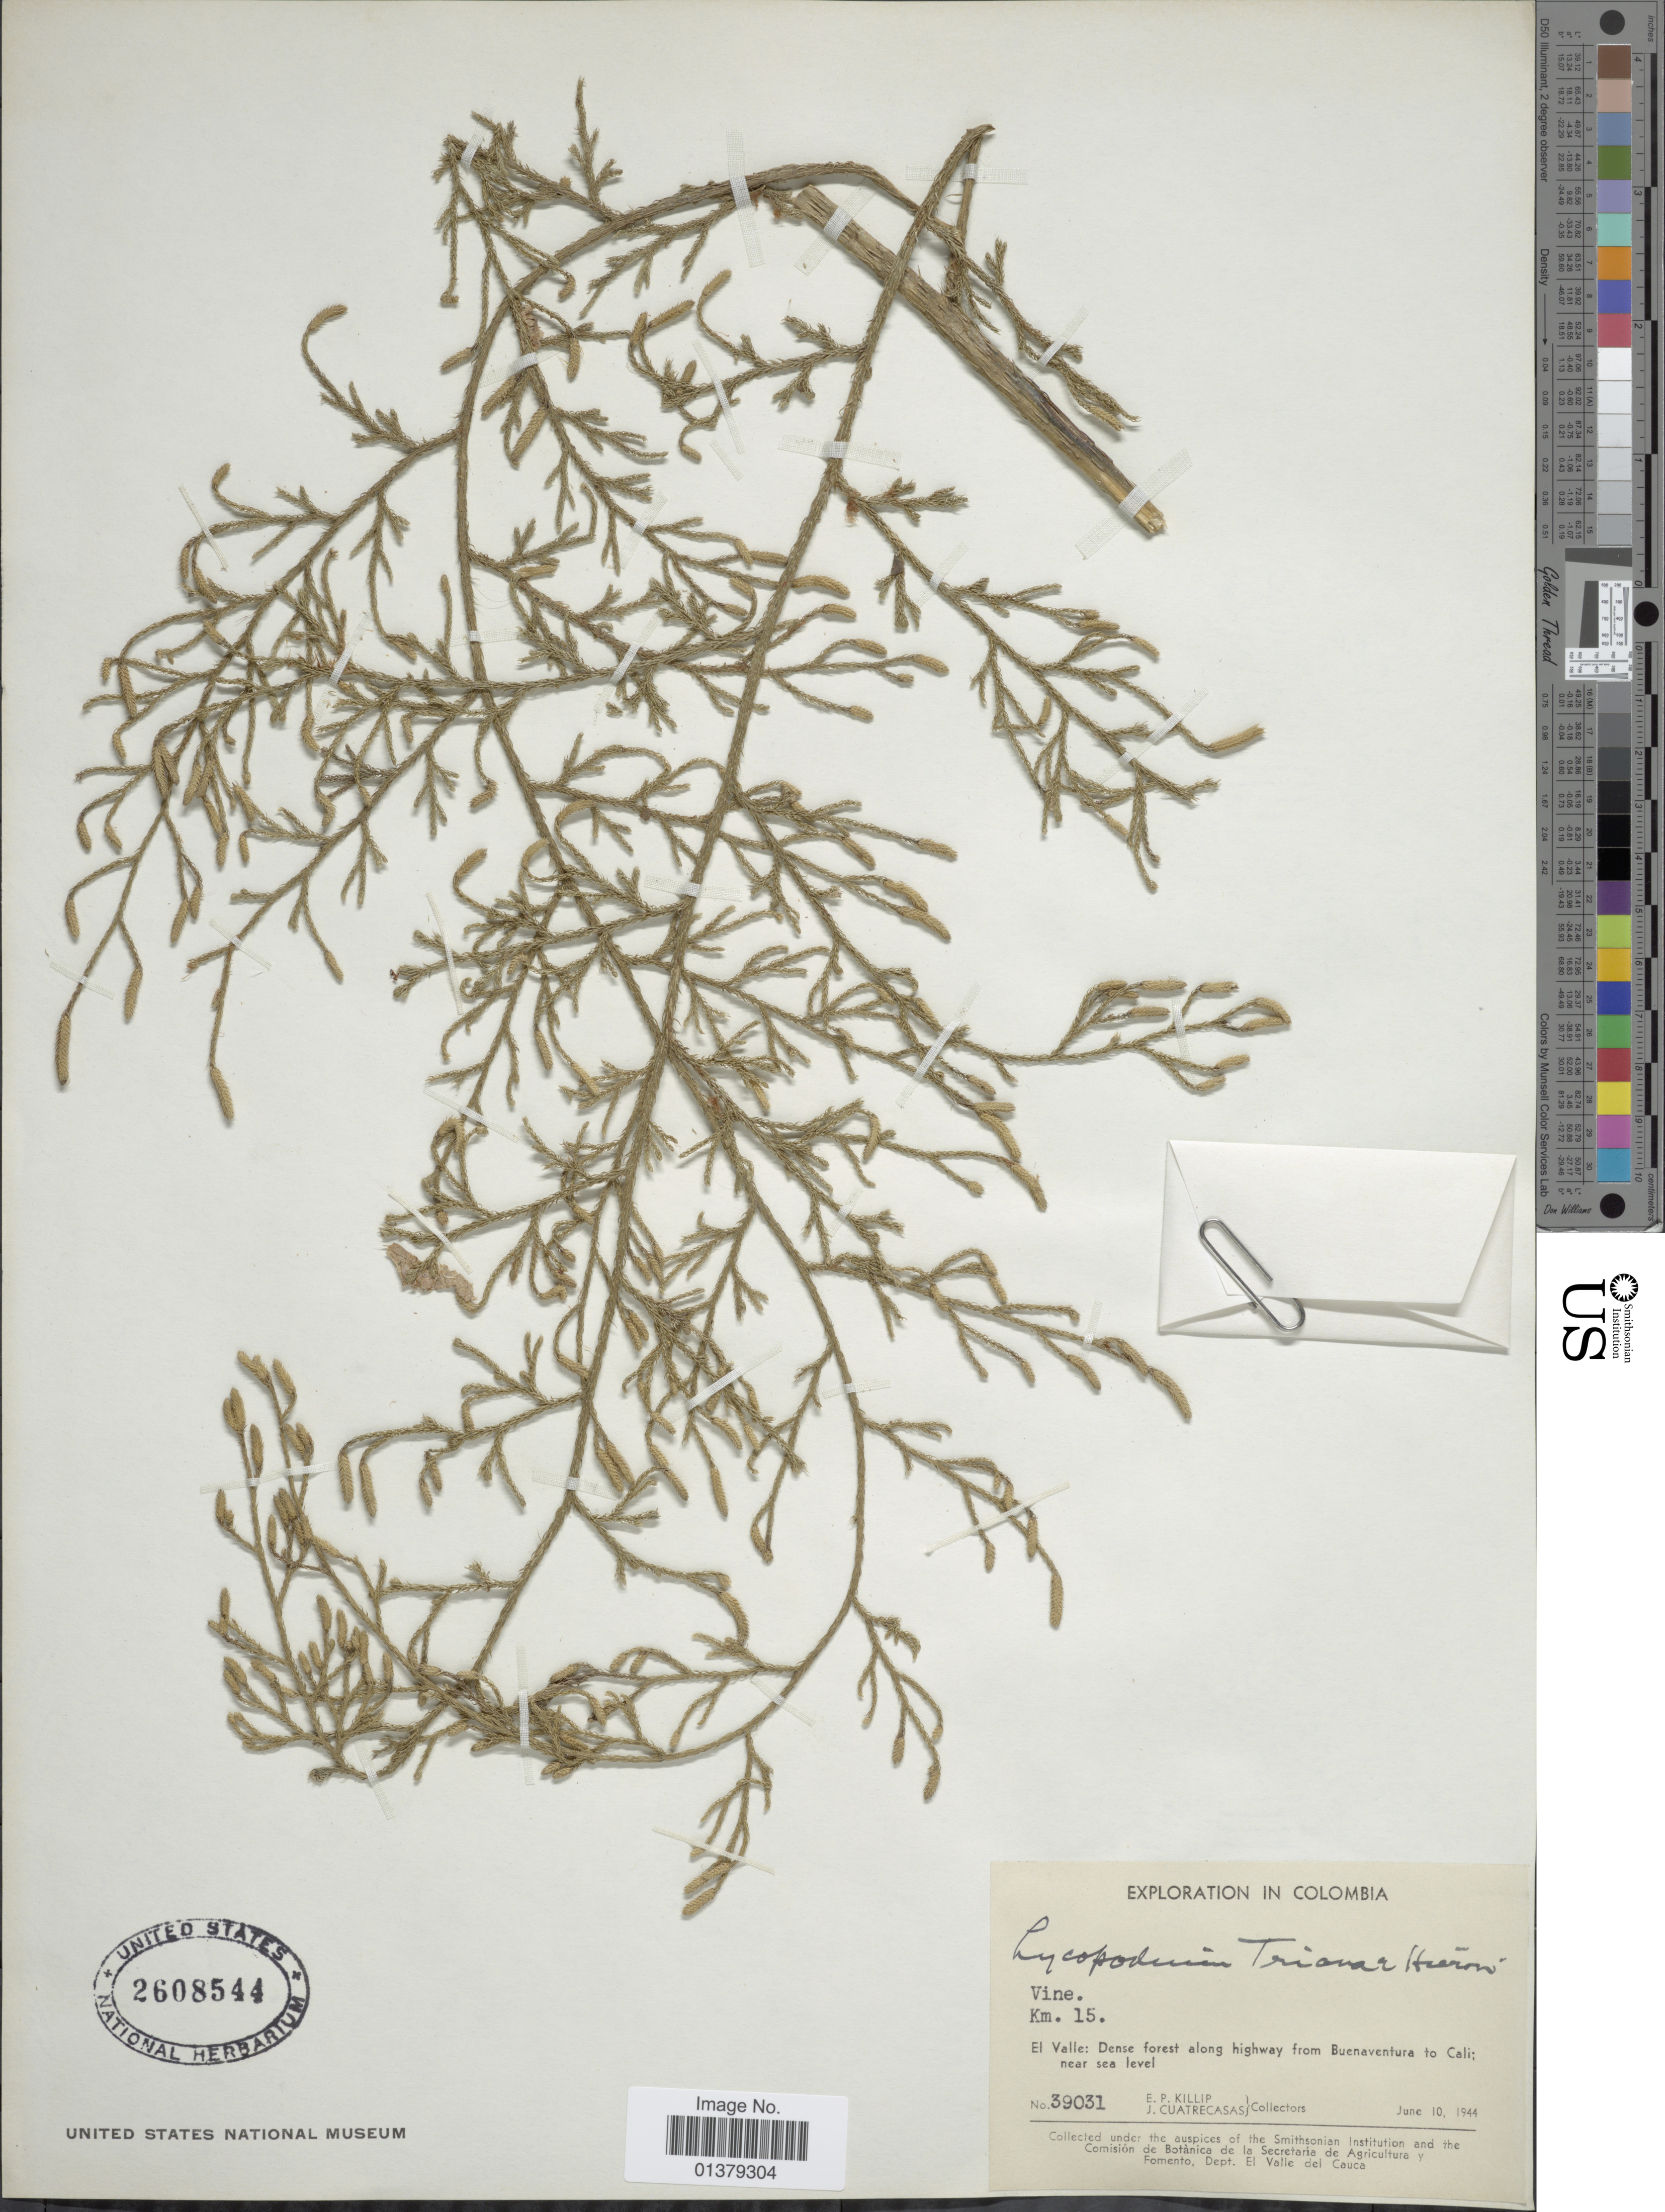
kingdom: Plantae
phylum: Tracheophyta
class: Lycopodiopsida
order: Lycopodiales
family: Lycopodiaceae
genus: Palhinhaea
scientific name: Palhinhaea trianae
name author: (Hieron.) Holub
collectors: E. P. Killip & J. Cuatrecasas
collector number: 39031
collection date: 1944-06-10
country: Colombia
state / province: Valle del Cauca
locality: Vine km 15, El Valle: Dense forest along highway from Buenaventura to Cali; near sea level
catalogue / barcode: US 2608544